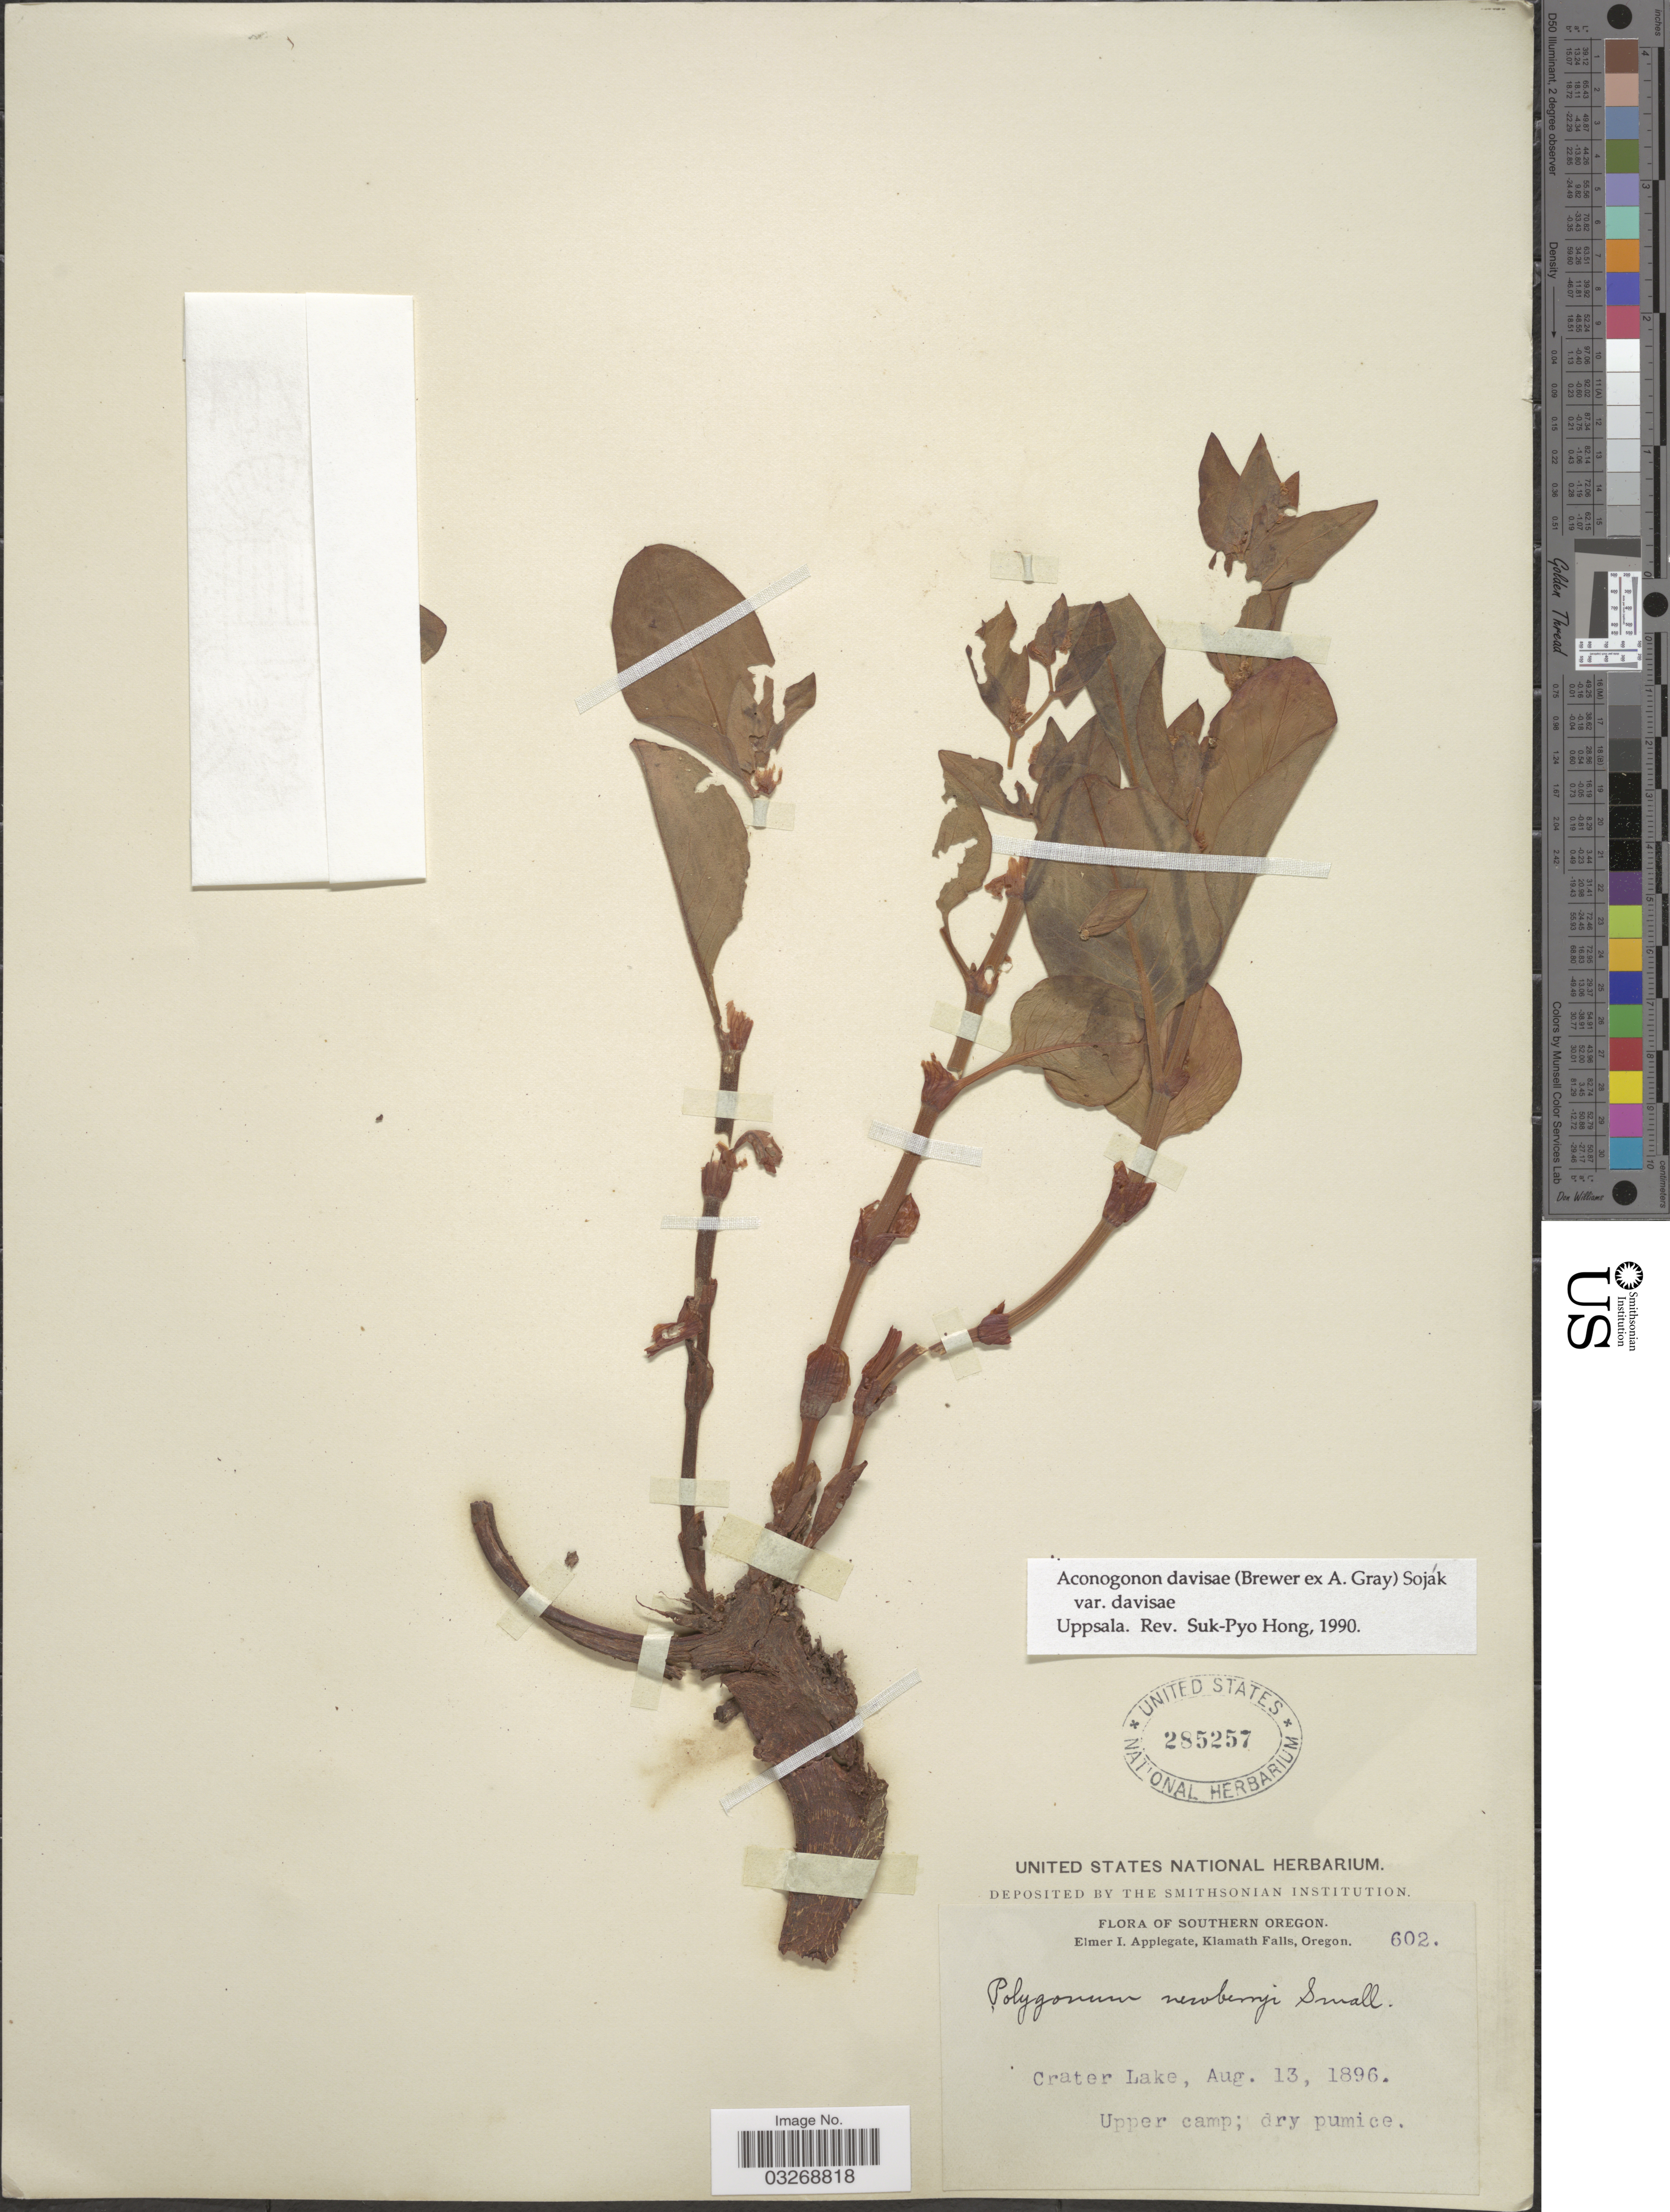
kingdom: Plantae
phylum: Tracheophyta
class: Magnoliopsida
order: Caryophyllales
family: Polygonaceae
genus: Koenigia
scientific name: Koenigia davisiae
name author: (W.H. Brewer ex A. Gray) T.M. Schust. & Reveal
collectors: E. I. Applegate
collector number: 602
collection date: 1896-08-13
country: United States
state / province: Oregon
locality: Southern Oregon. Klamath Falls. Crater Lake. Upper camp.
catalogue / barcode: US 285257